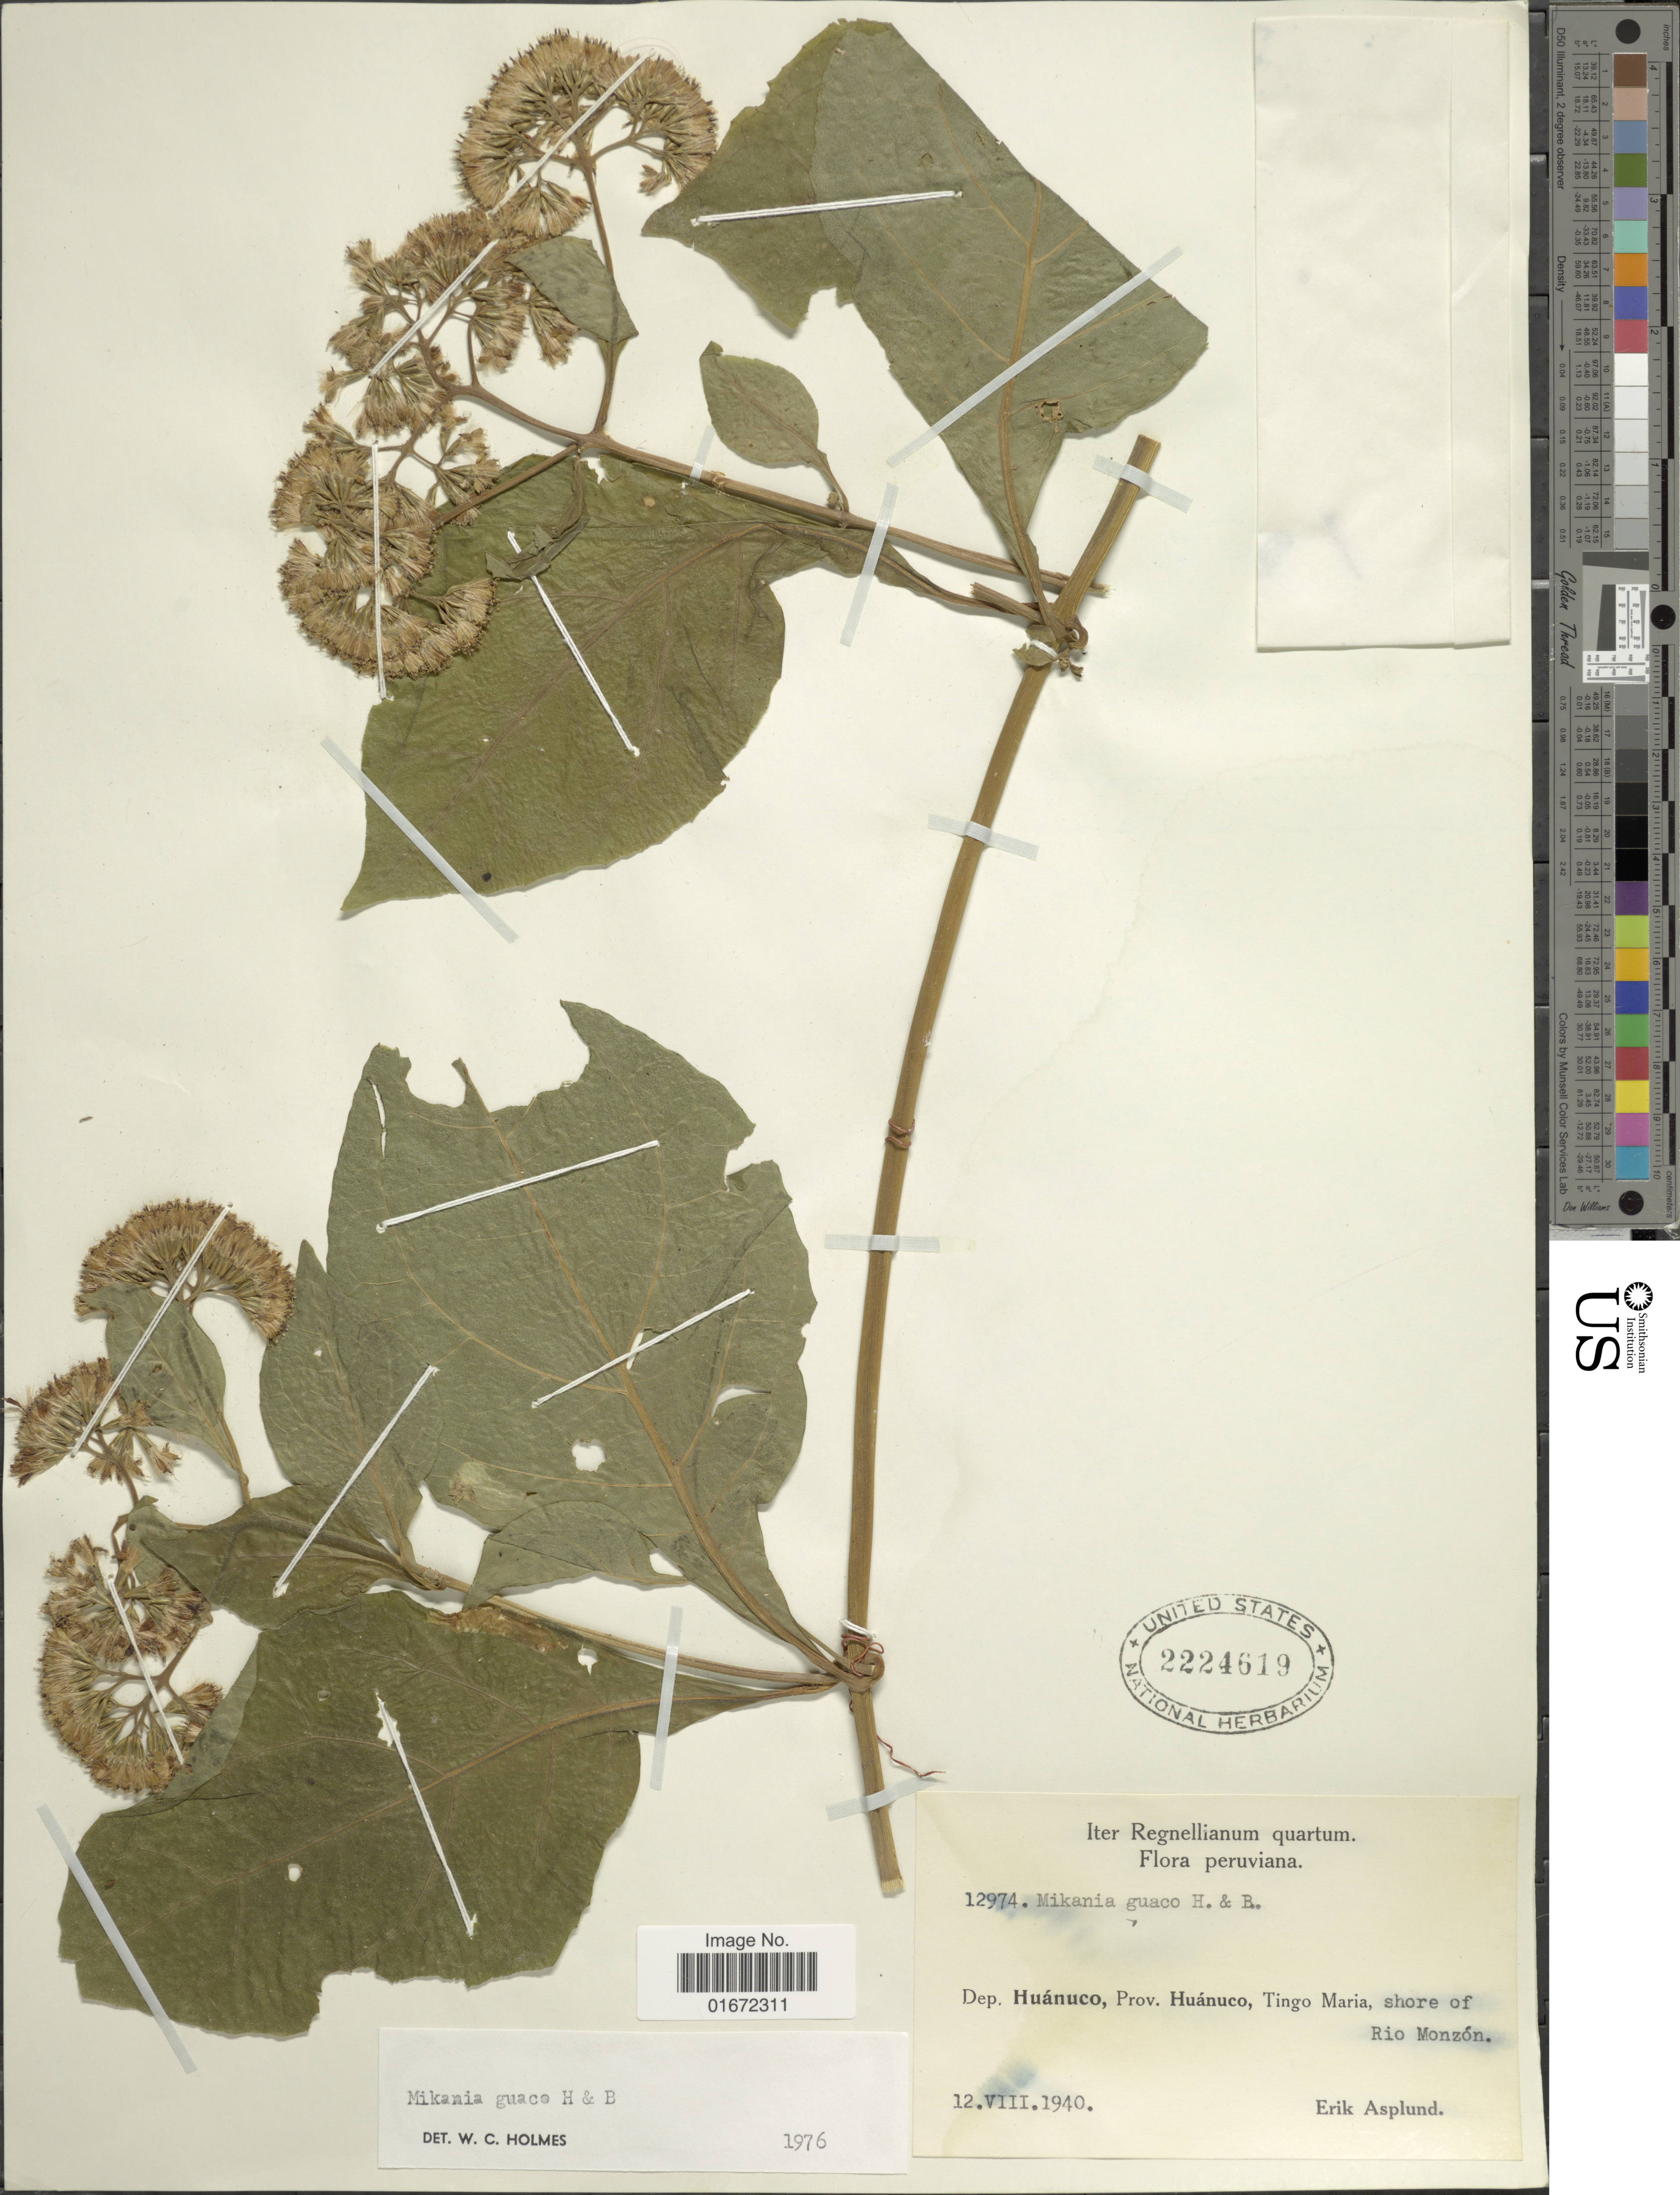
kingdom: Plantae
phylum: Tracheophyta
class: Magnoliopsida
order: Asterales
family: Asteraceae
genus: Mikania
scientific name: Mikania guaco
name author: Humb. & Bonpl.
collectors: E. Asplund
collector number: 12974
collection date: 1940-08-12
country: Peru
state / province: Huánuco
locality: Dep. Huánuco, Prov. Huánuco, Tingo Maria, shore of Rio Monzón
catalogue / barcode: US 2224619